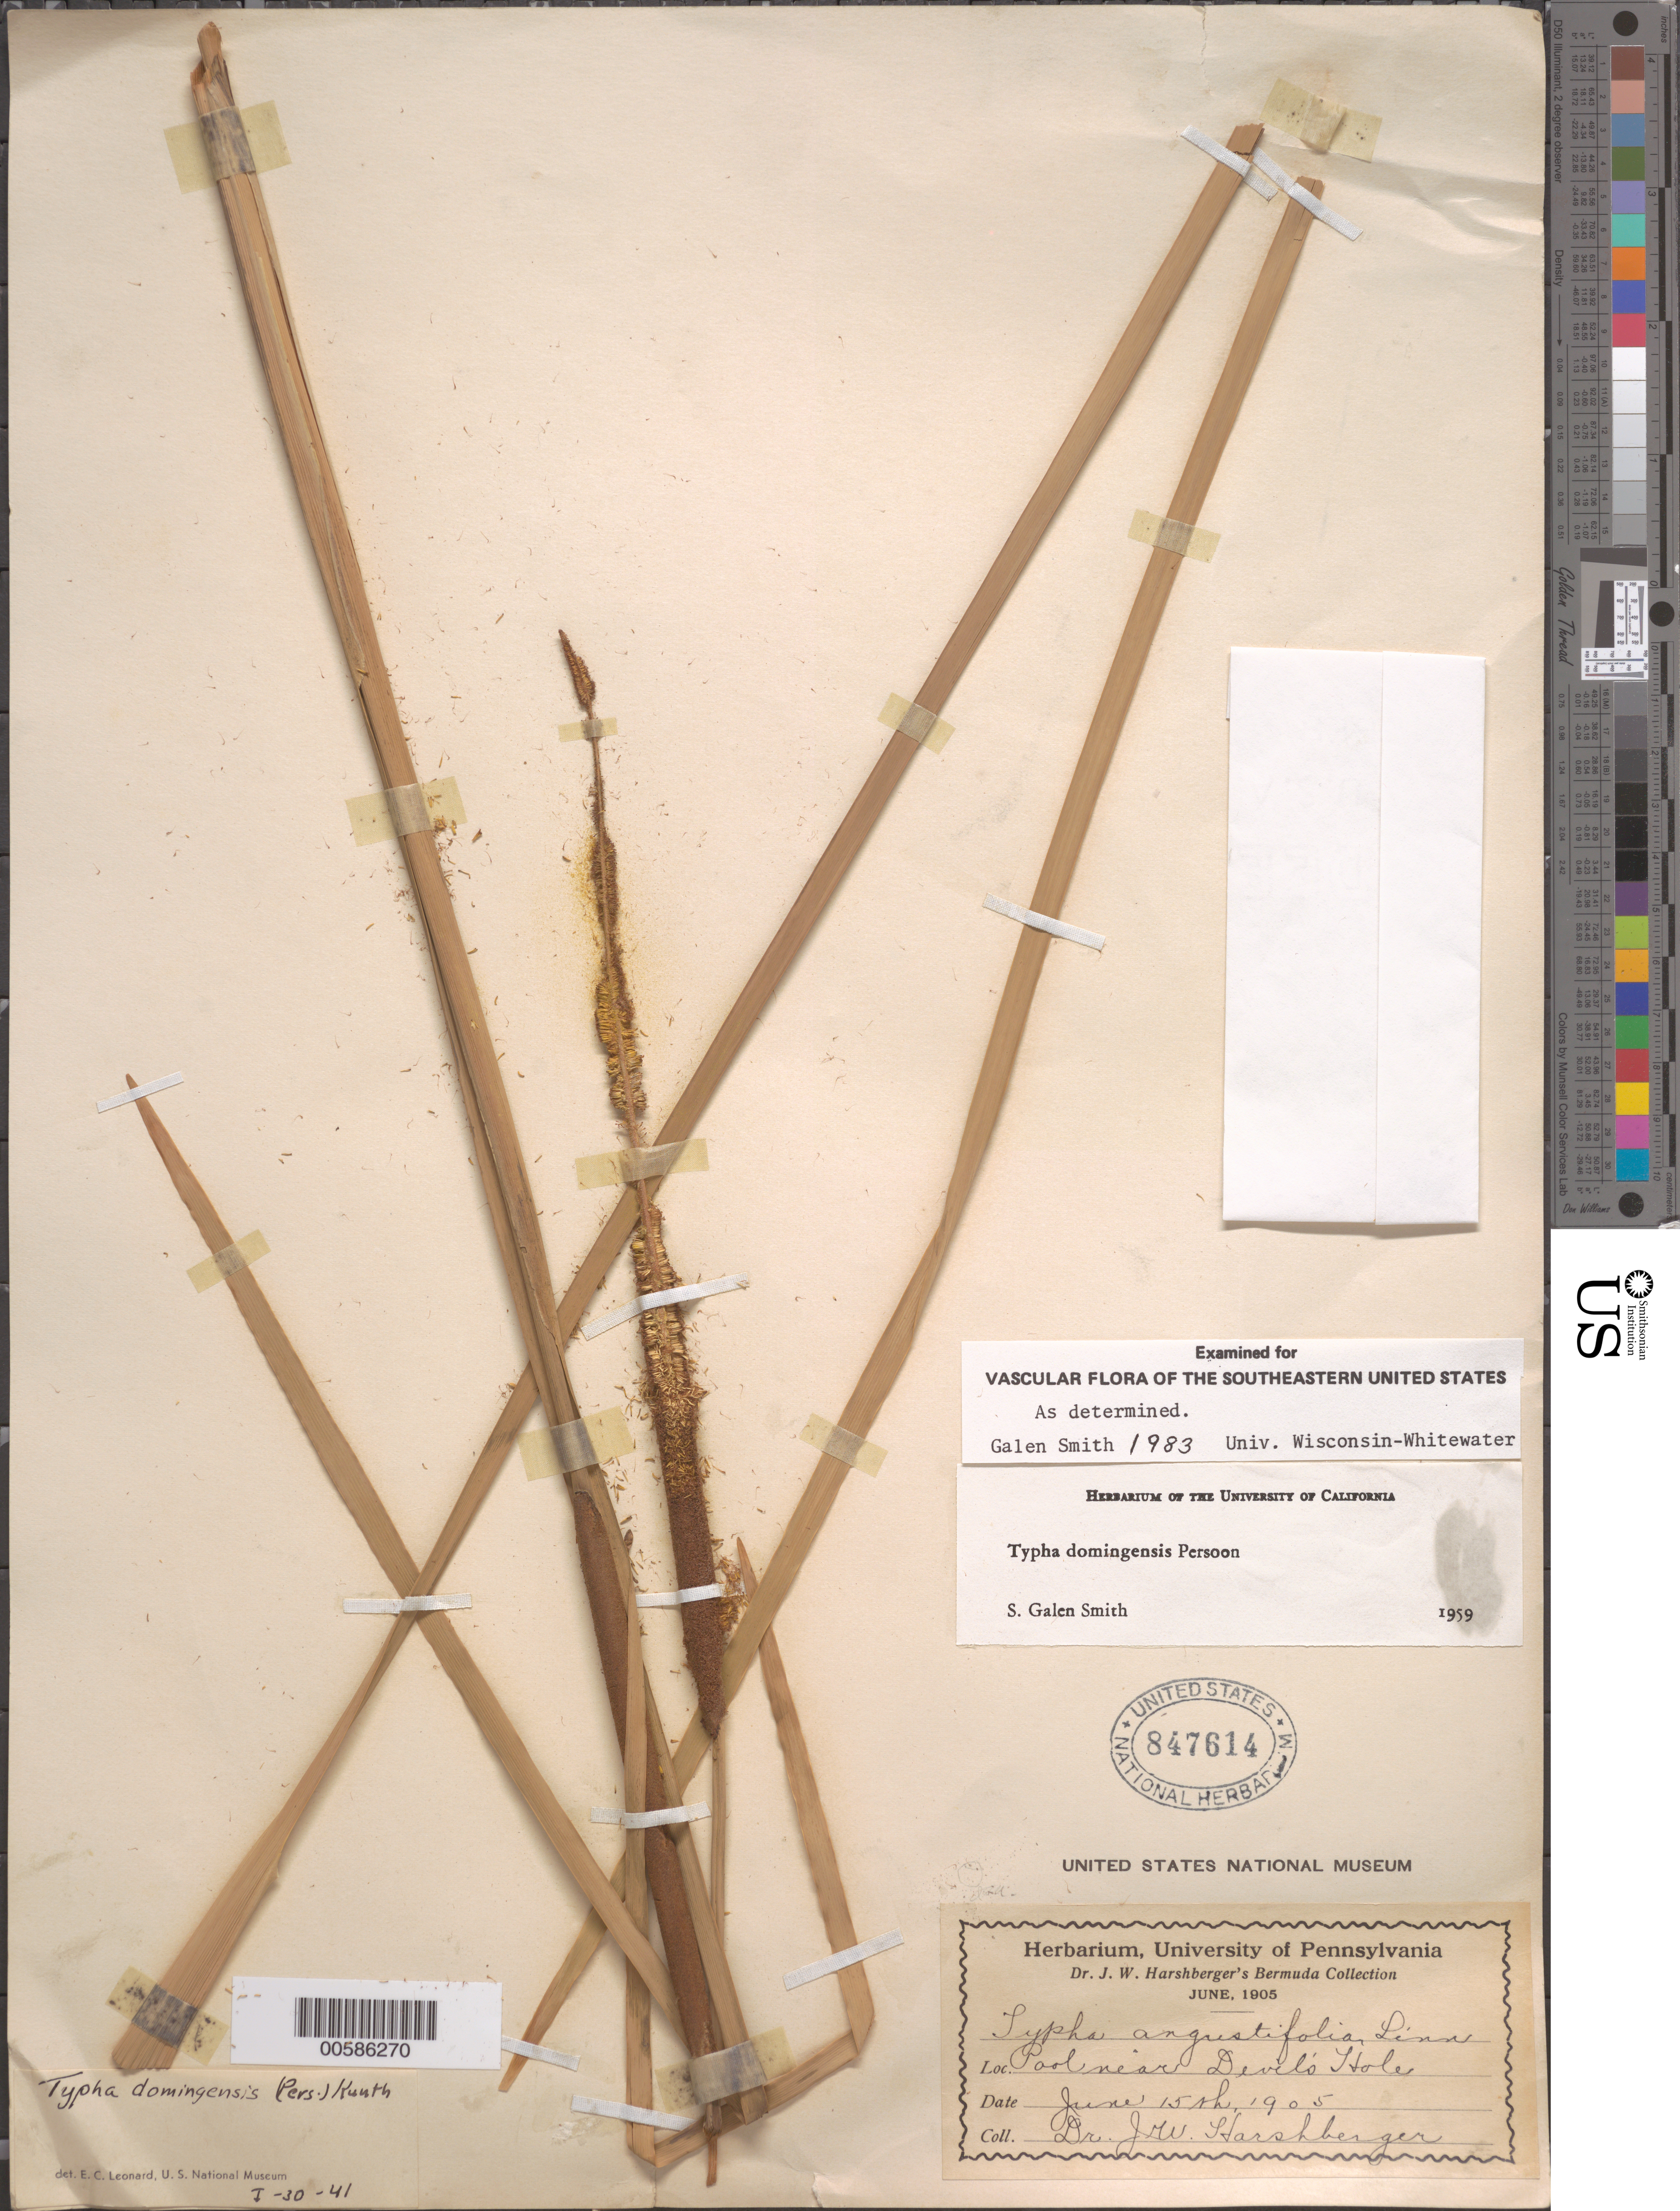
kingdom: Plantae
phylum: Tracheophyta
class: Liliopsida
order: Poales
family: Typhaceae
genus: Typha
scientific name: Typha domingensis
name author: Pers.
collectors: J. W. Harshberger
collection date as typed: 15 Jun 1905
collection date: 1905-06-15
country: United States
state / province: Pennsylvania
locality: Pool near Devil's Hole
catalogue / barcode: US 847614